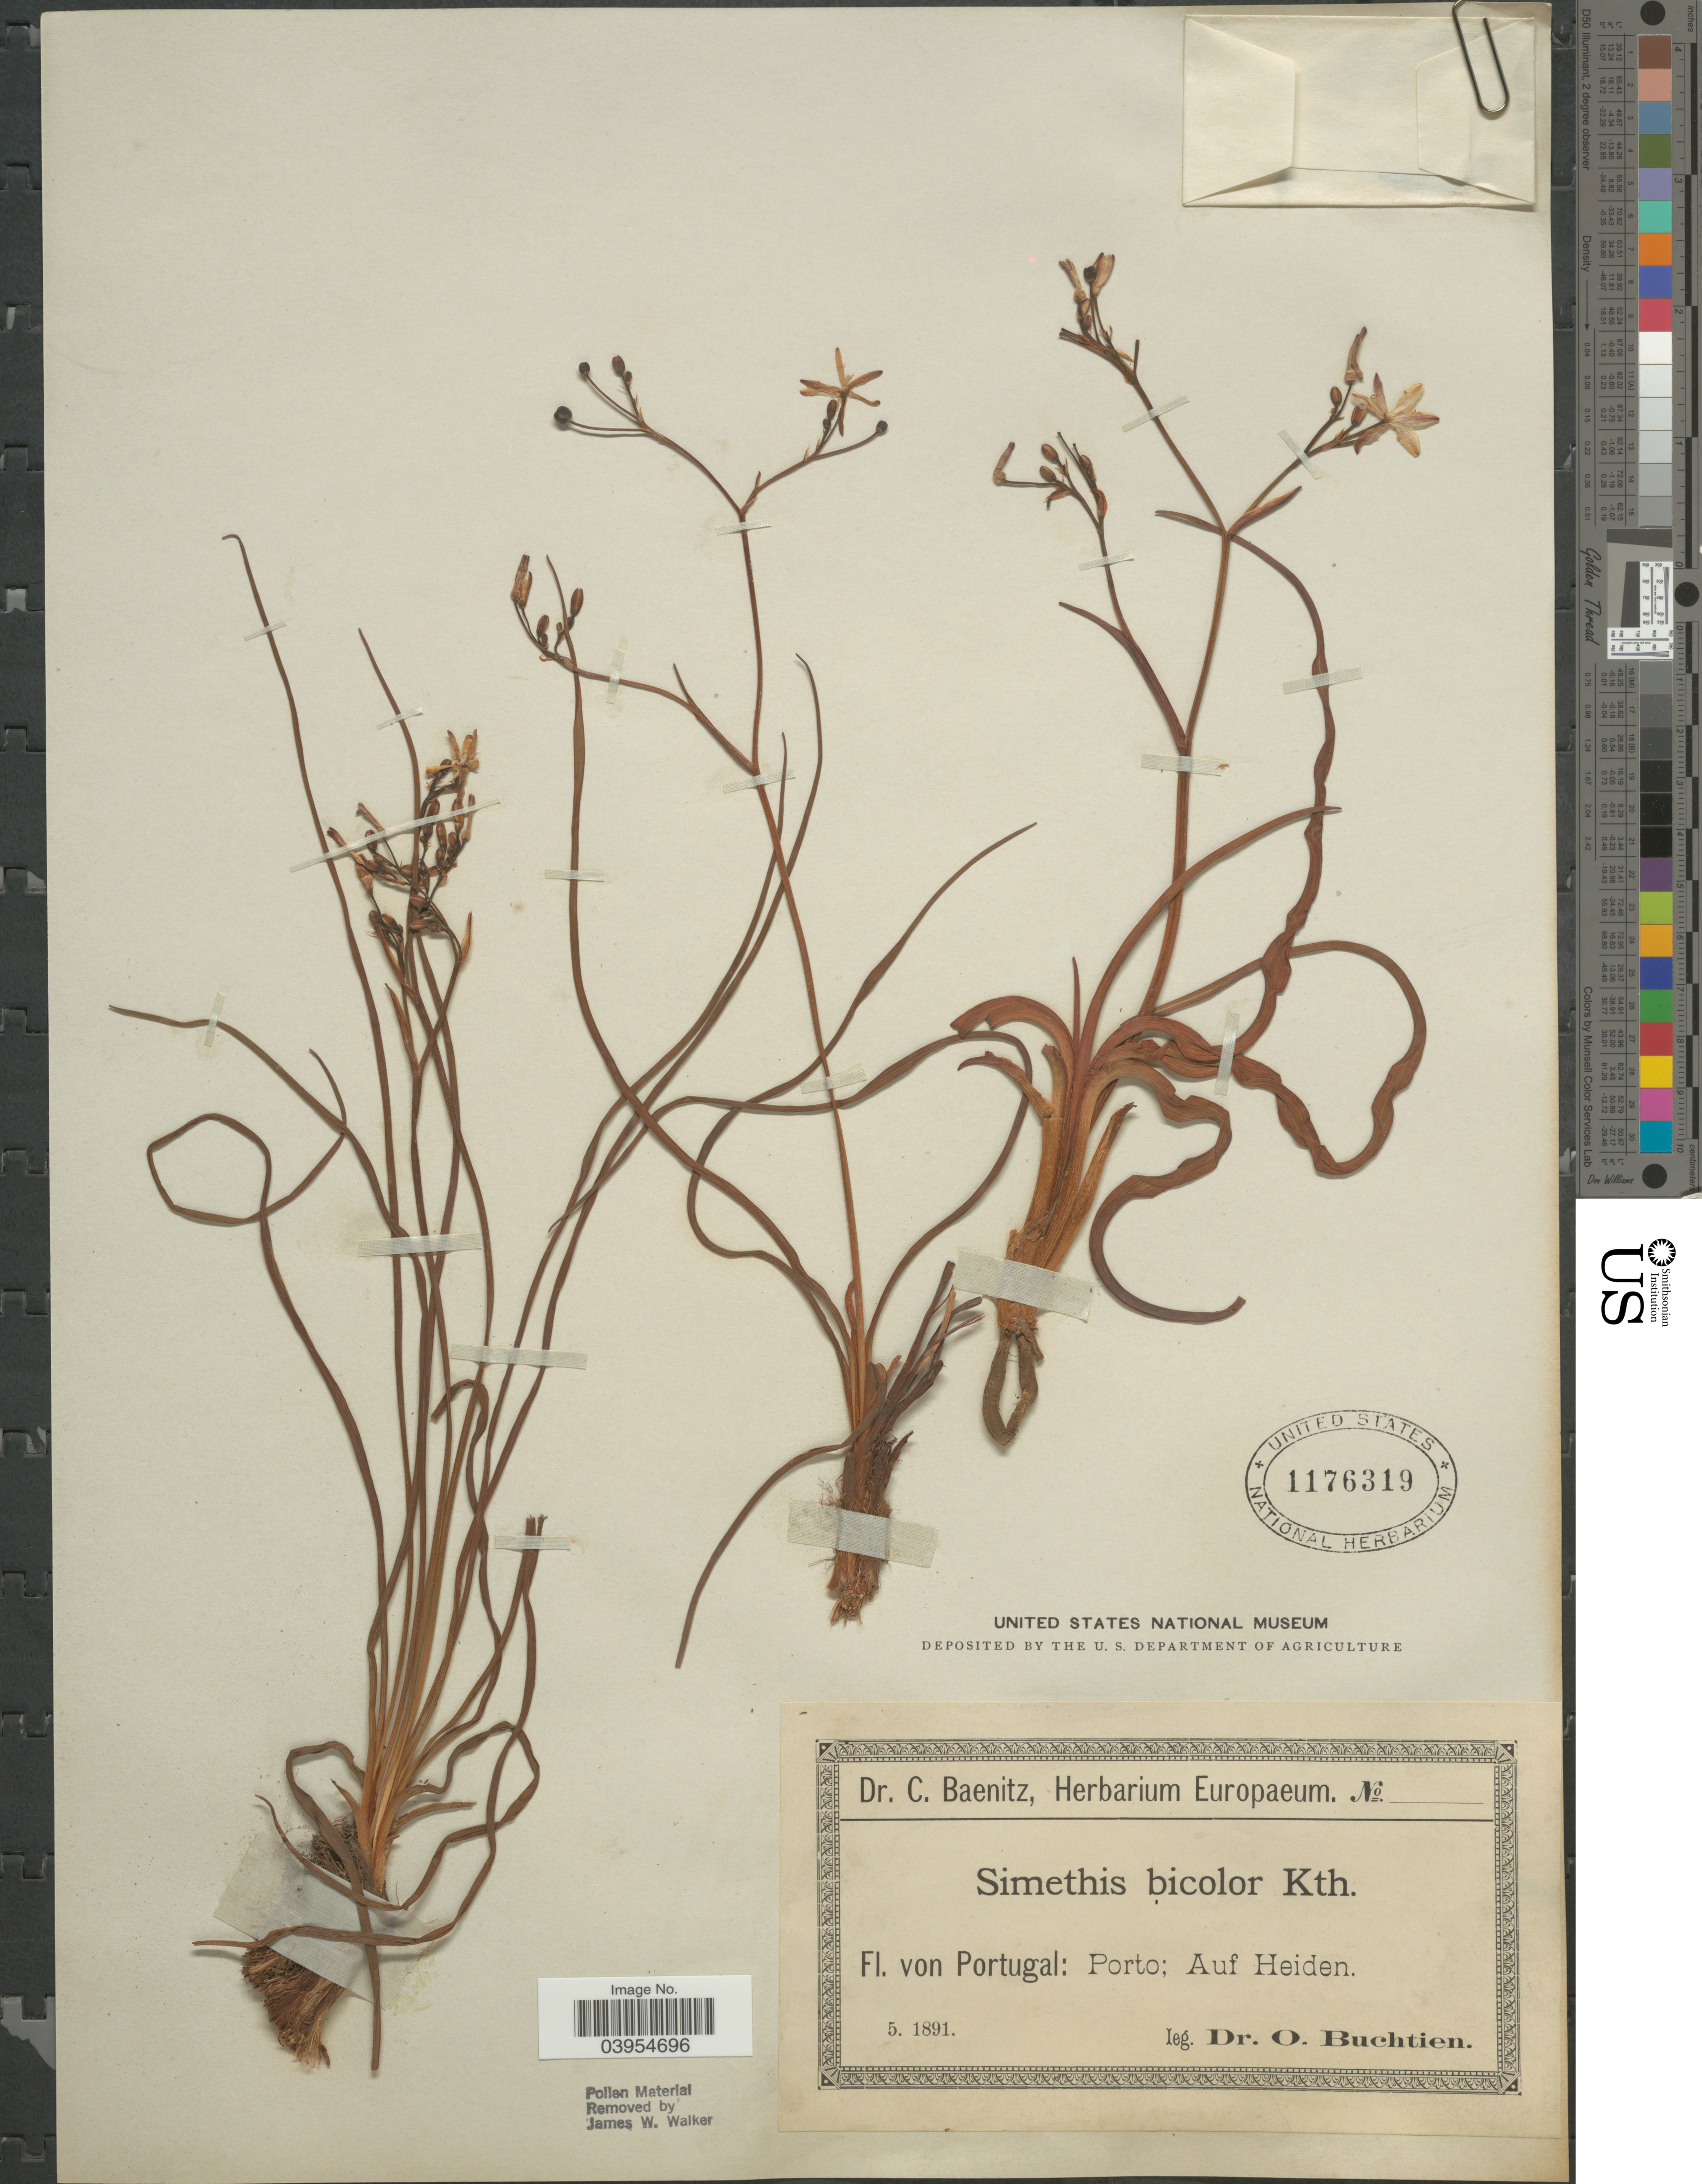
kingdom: Plantae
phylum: Tracheophyta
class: Liliopsida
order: Asparagales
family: Asphodelaceae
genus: Simethis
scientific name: Simethis bicolor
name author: Kunth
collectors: O. Buchtien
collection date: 1891-05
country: Portugal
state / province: Porto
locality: Auf Heiden.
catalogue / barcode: US 1176319